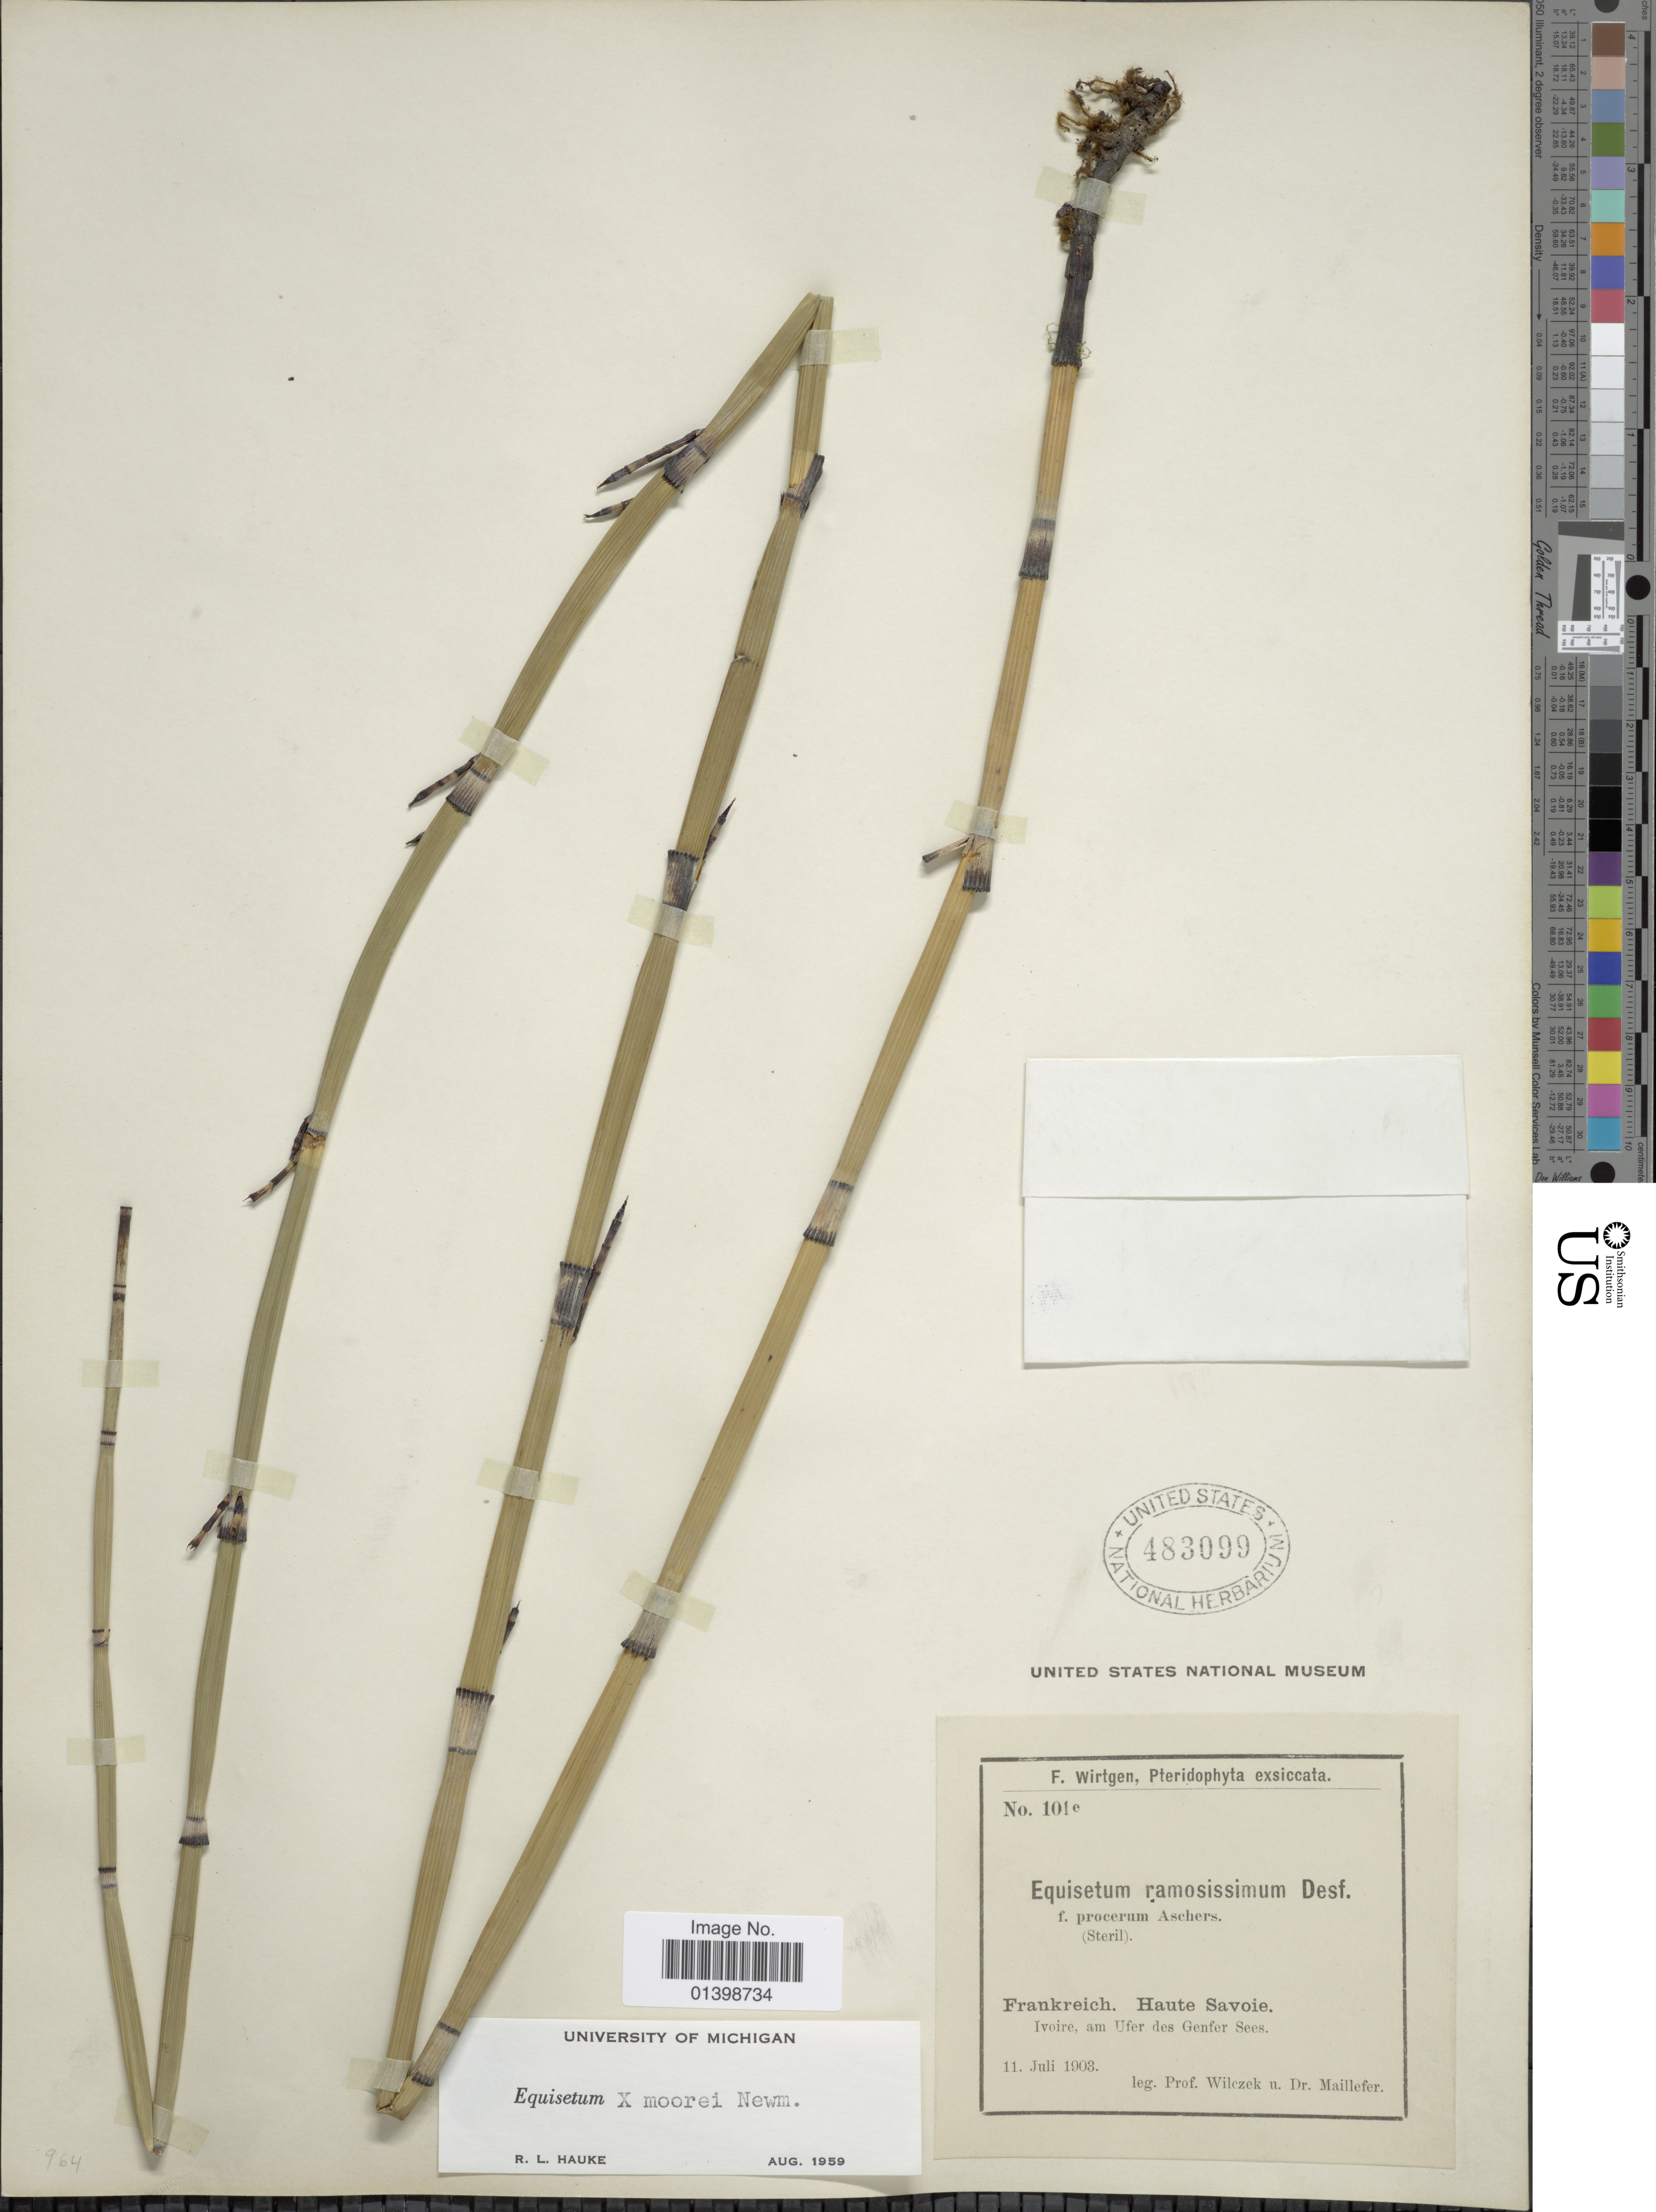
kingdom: Plantae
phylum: Tracheophyta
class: Polypodiopsida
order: Equisetales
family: Equisetaceae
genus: Equisetum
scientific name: Equisetum moorei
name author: Newman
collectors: Wilczek & -. Maillefer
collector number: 101e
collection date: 1903-07-11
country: France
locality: Haute Savoie, Ivoire, am Ufer des Gebfer Sees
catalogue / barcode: US 483099